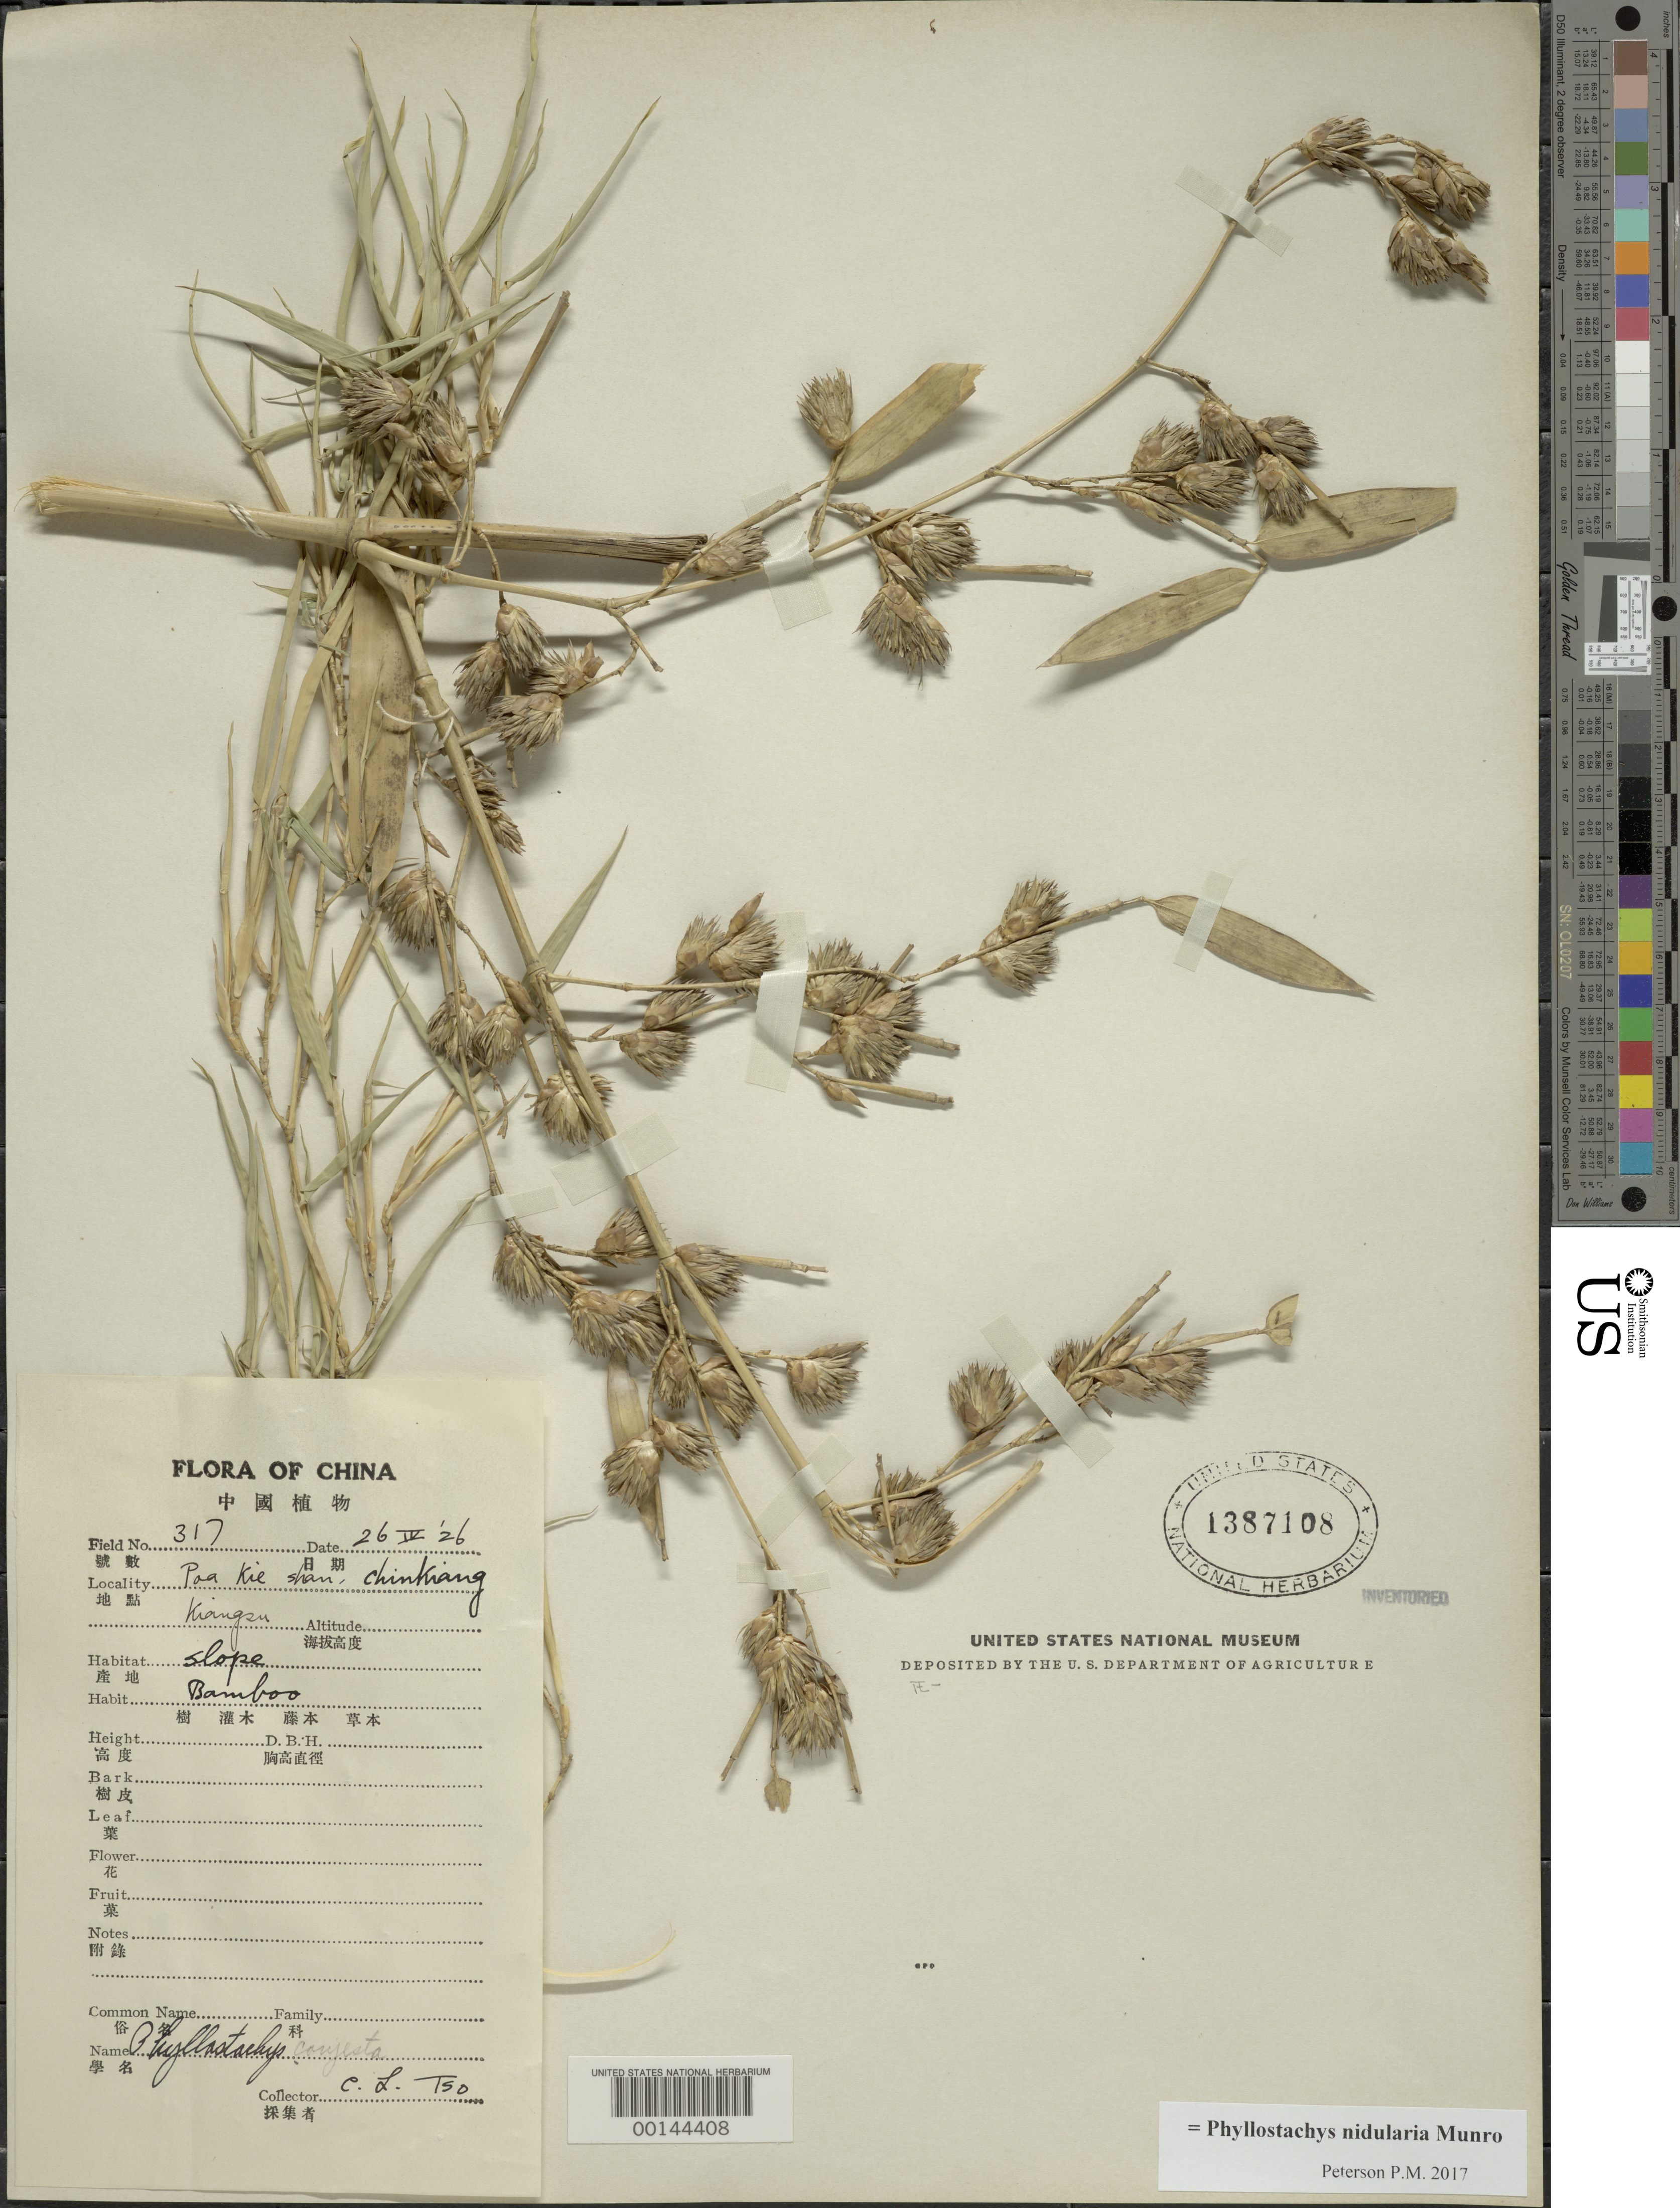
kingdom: Plantae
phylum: Tracheophyta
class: Liliopsida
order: Poales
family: Poaceae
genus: Phyllostachys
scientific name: Phyllostachys nidularia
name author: Munro ex Fenzi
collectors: W. T. Tsang & K. C. Wong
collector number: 317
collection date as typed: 26 Apr 1926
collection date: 1926-04-26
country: China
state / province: Jiangsu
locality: Poa kie shan, chinkiang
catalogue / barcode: US 1387108